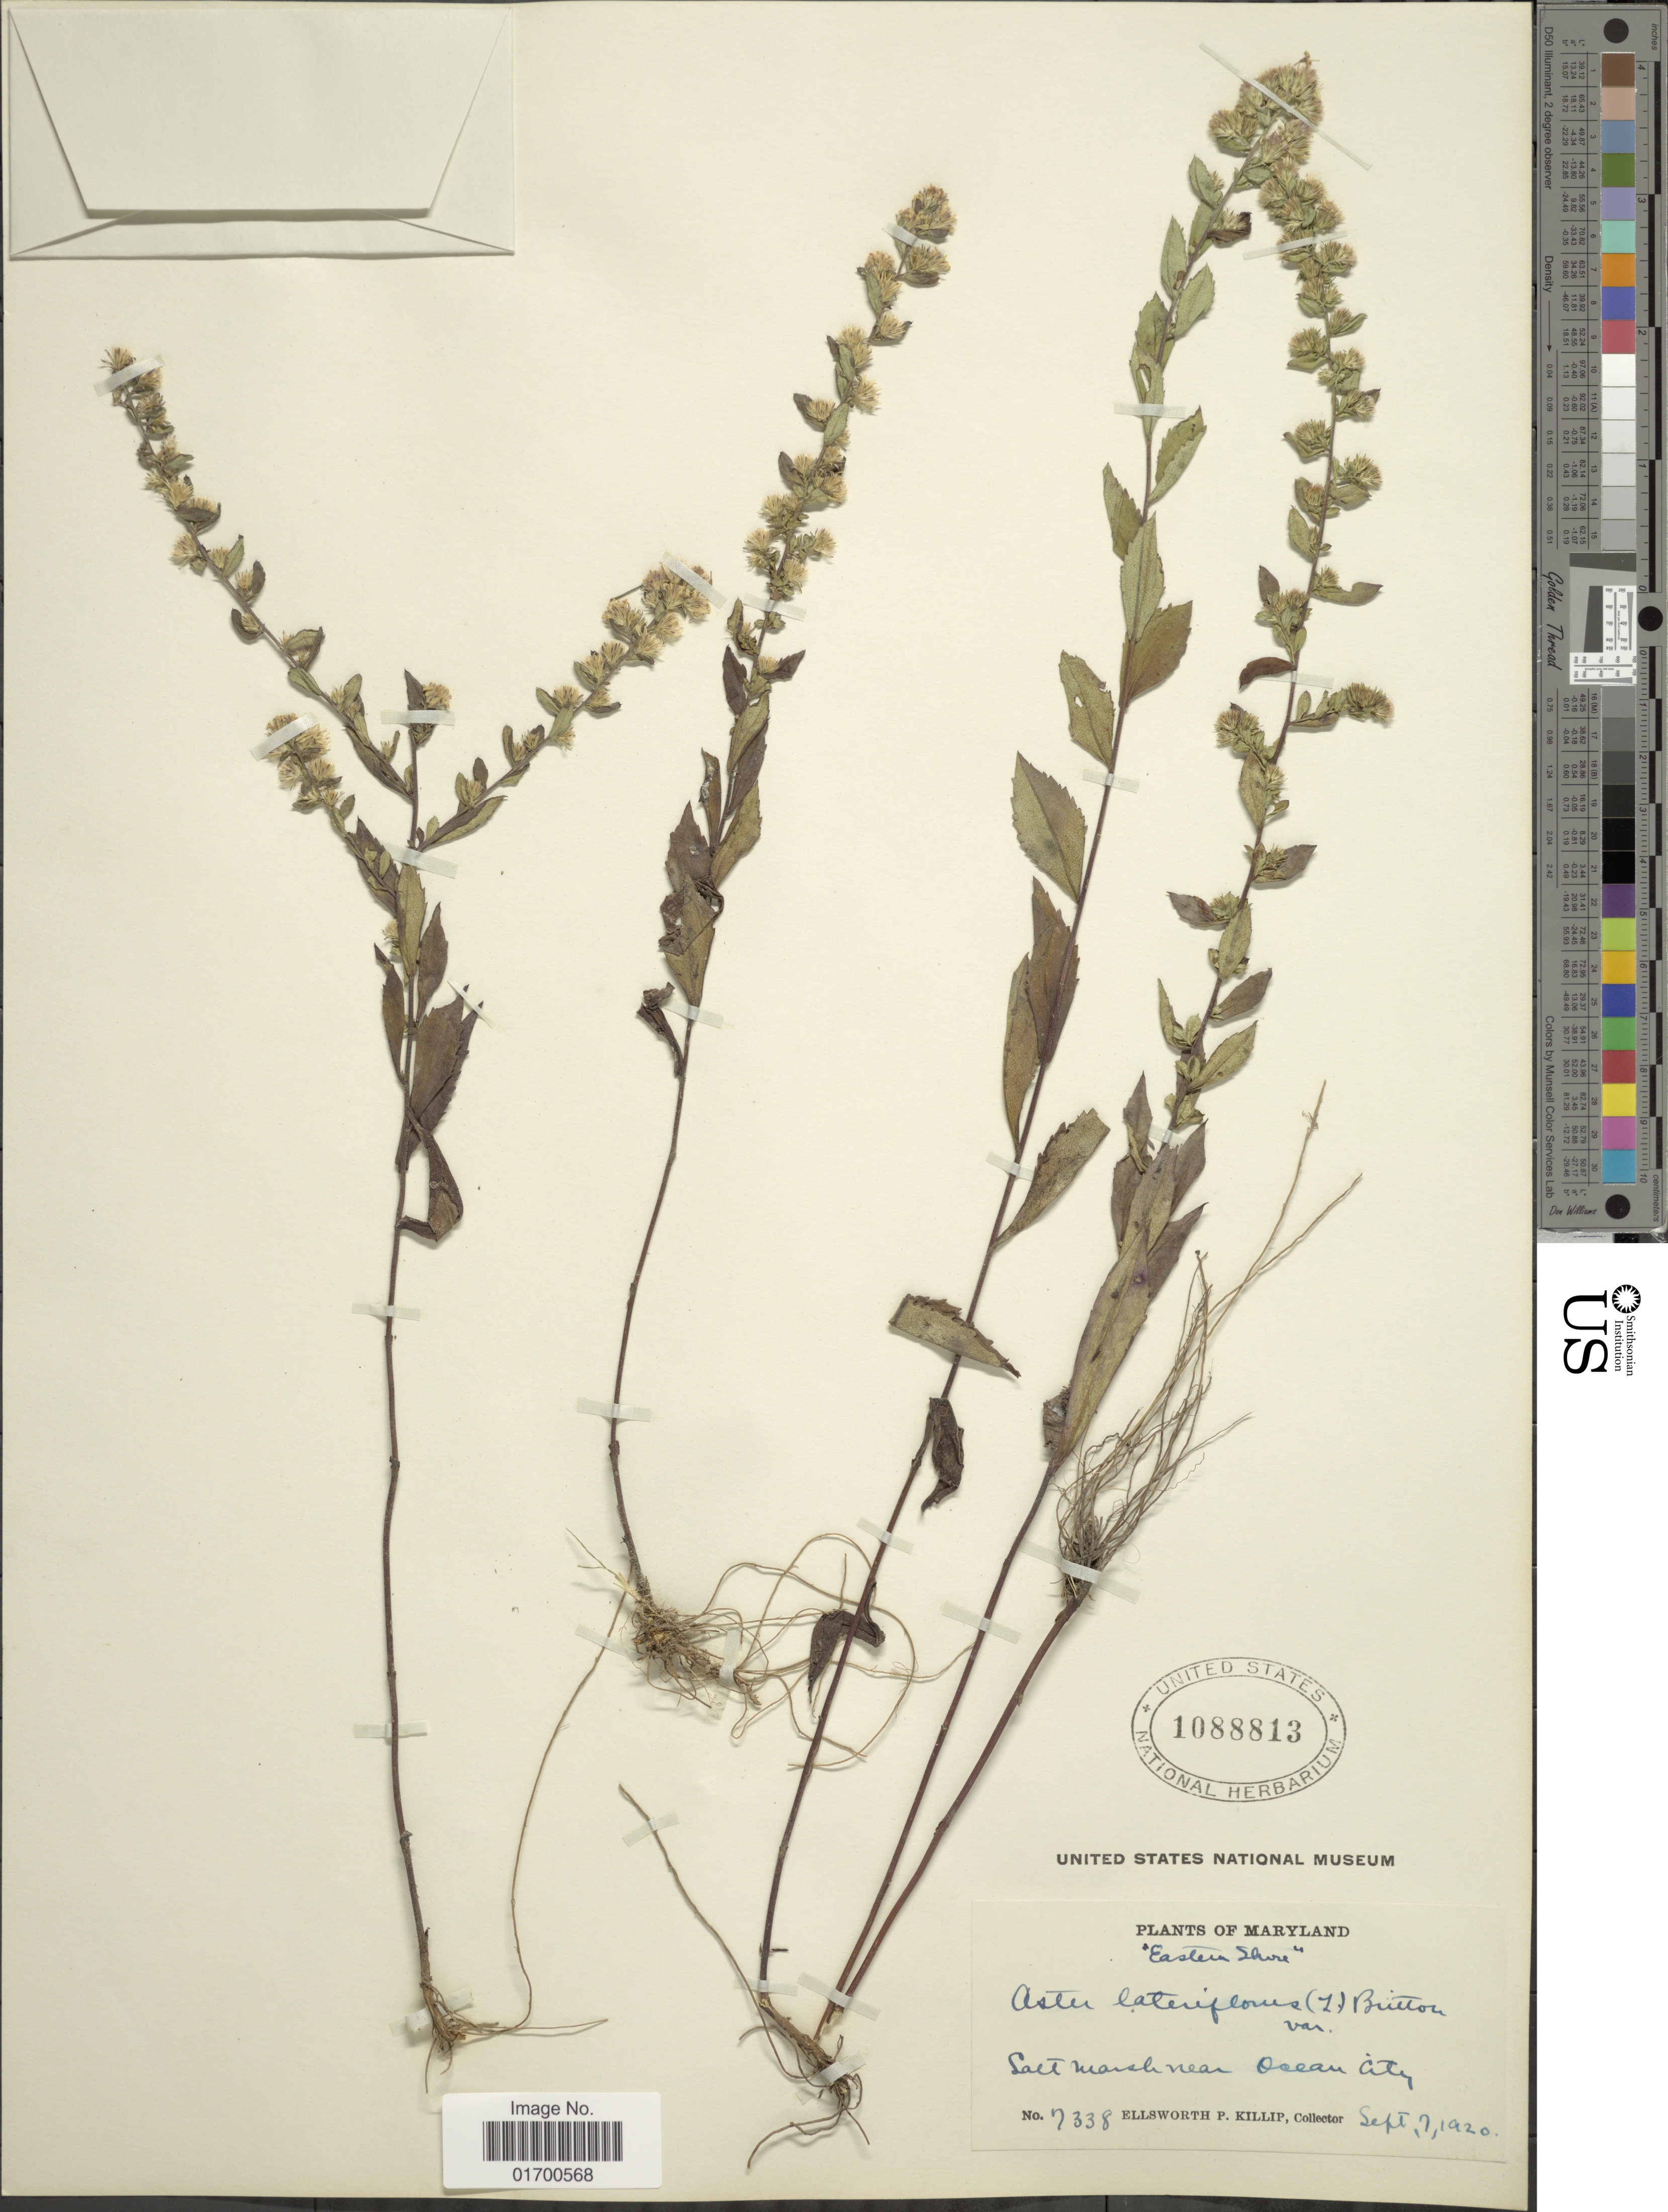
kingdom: Plantae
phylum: Tracheophyta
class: Magnoliopsida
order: Asterales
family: Asteraceae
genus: Symphyotrichum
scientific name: Symphyotrichum lateriflorum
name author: (L.) Á. Löve & D. Löve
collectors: E. P. Killip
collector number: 7338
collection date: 1920-09-07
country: United States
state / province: Maryland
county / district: Worcester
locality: Eastern Shore, Salt marsh near Ocean city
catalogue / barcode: US 1088813